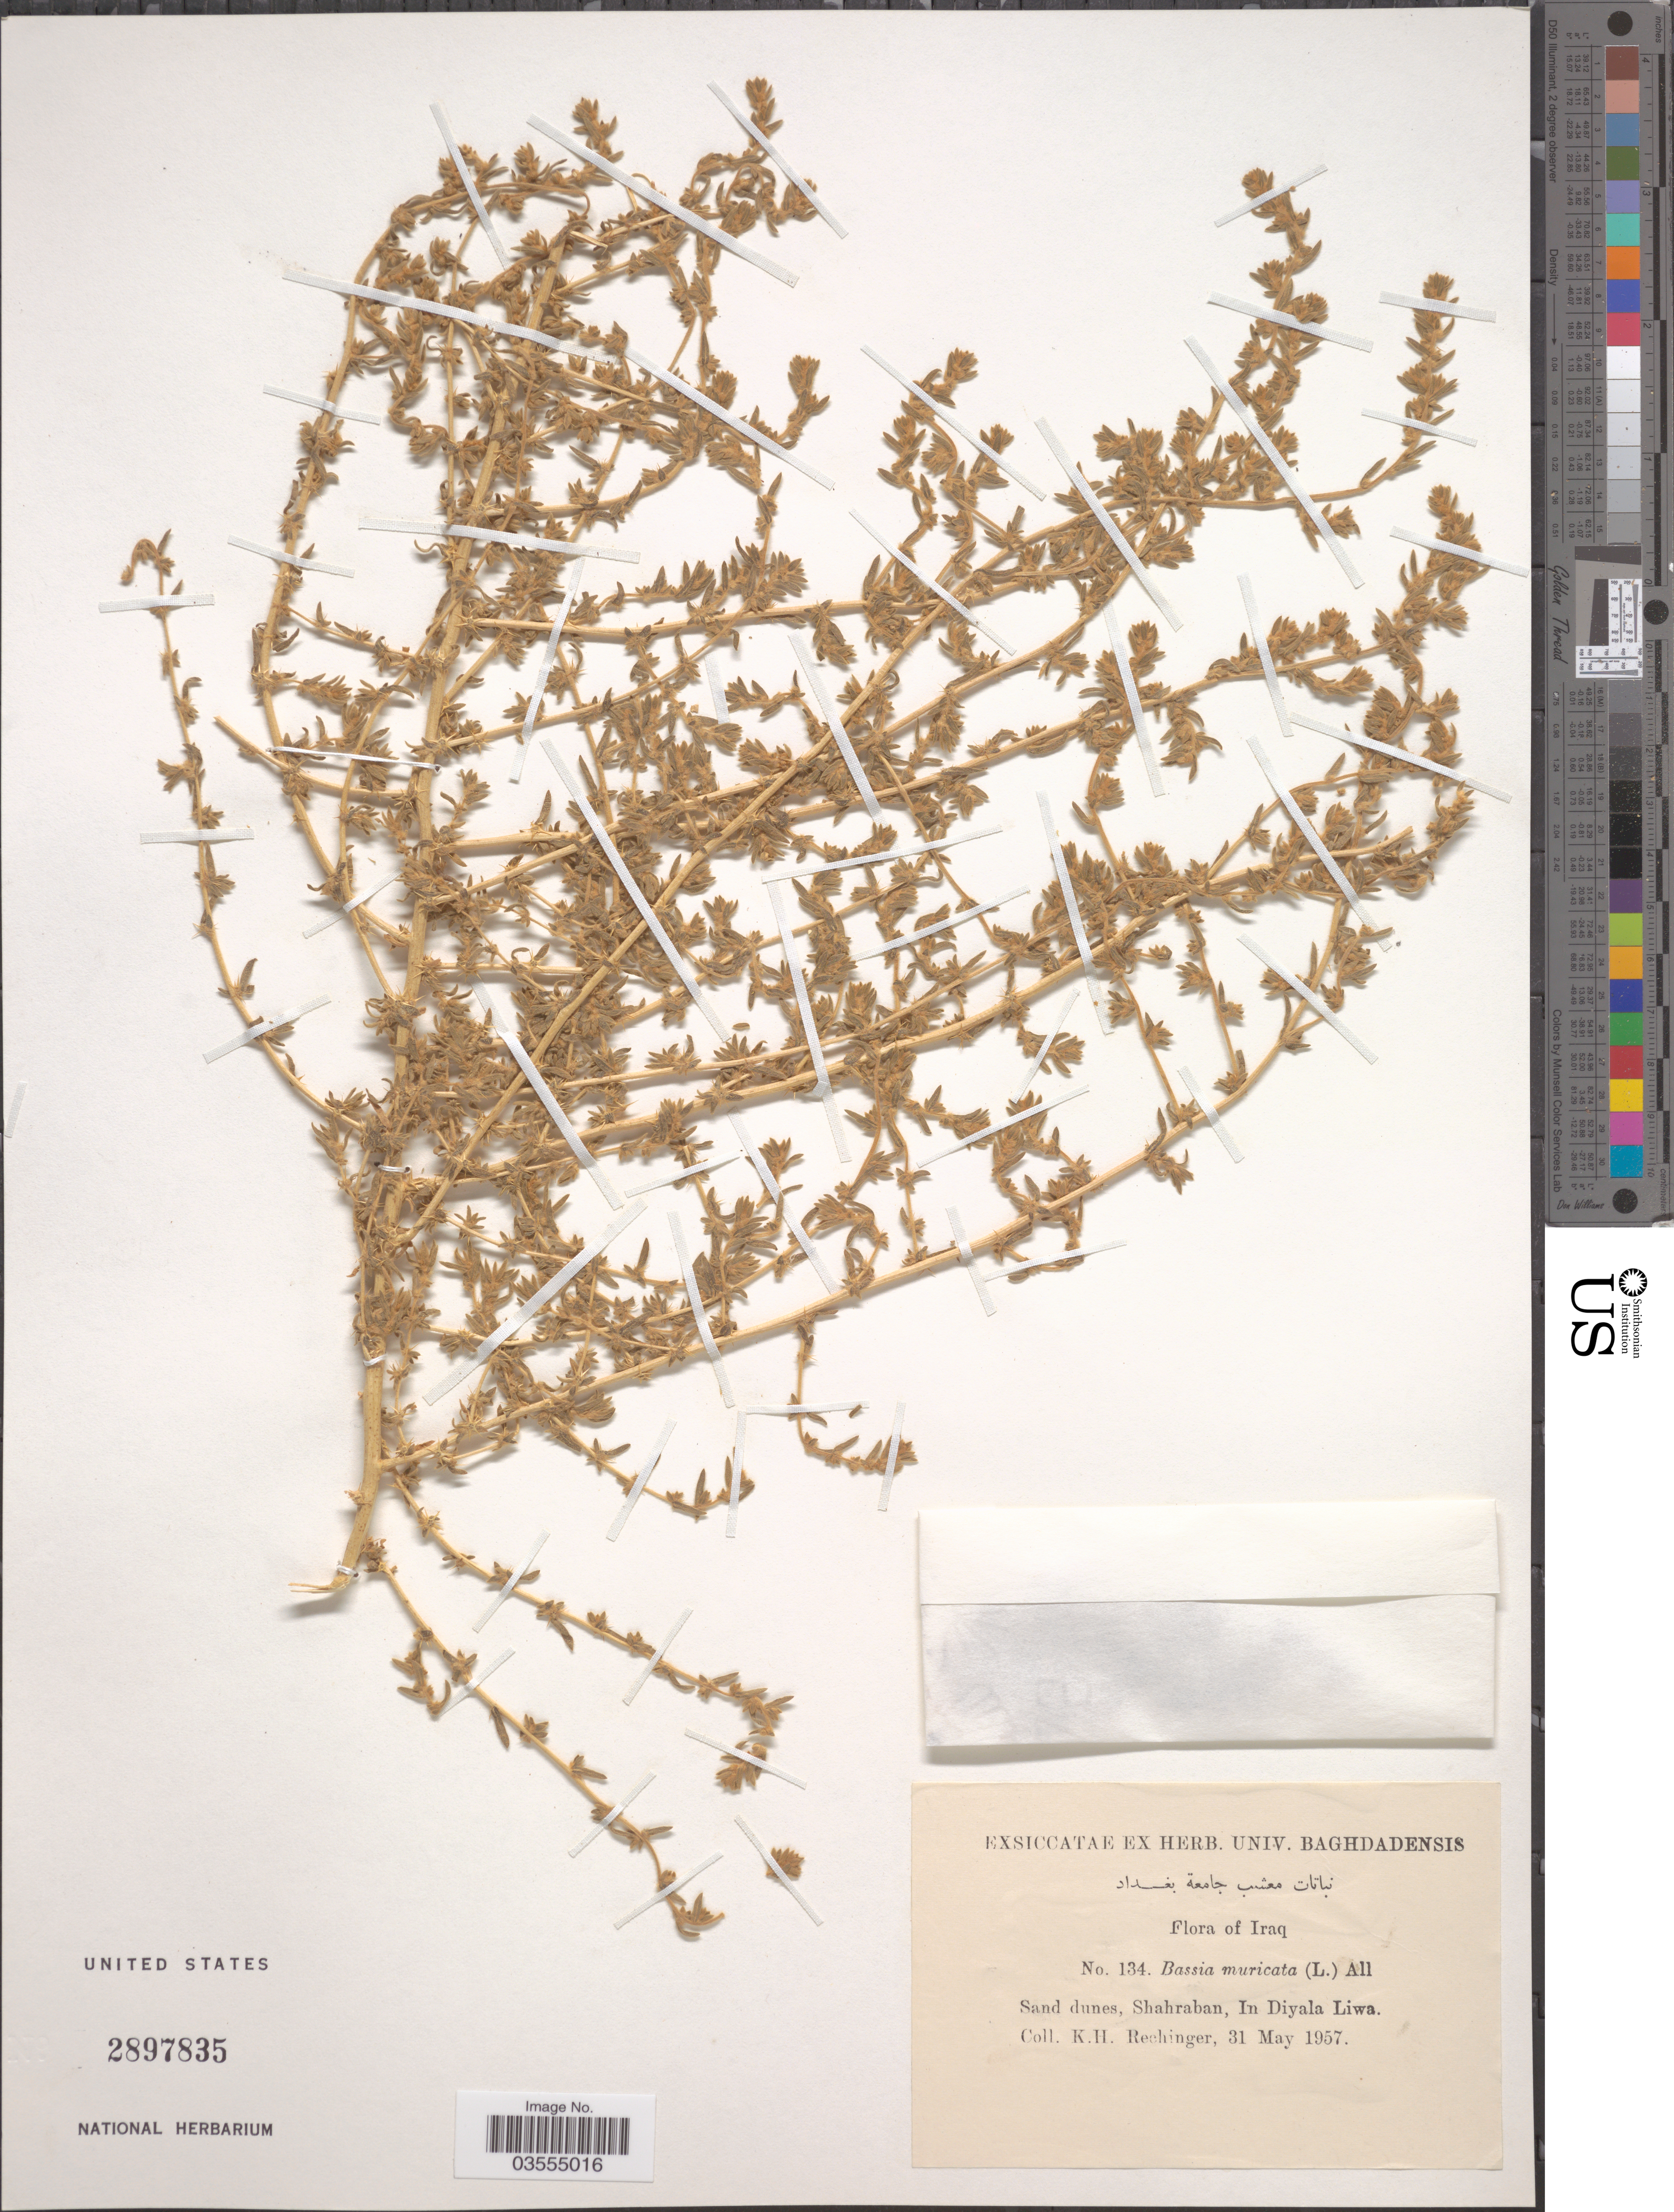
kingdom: Plantae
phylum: Tracheophyta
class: Magnoliopsida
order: Caryophyllales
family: Amaranthaceae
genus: Bassia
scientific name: Bassia muricata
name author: (L.) Asch.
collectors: K. H. Rechinger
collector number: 134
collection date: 1957-05-31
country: Iraq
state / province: Diyala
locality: Sand dunes, Shahraban, In Diyala Liwa.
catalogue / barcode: US 2897835